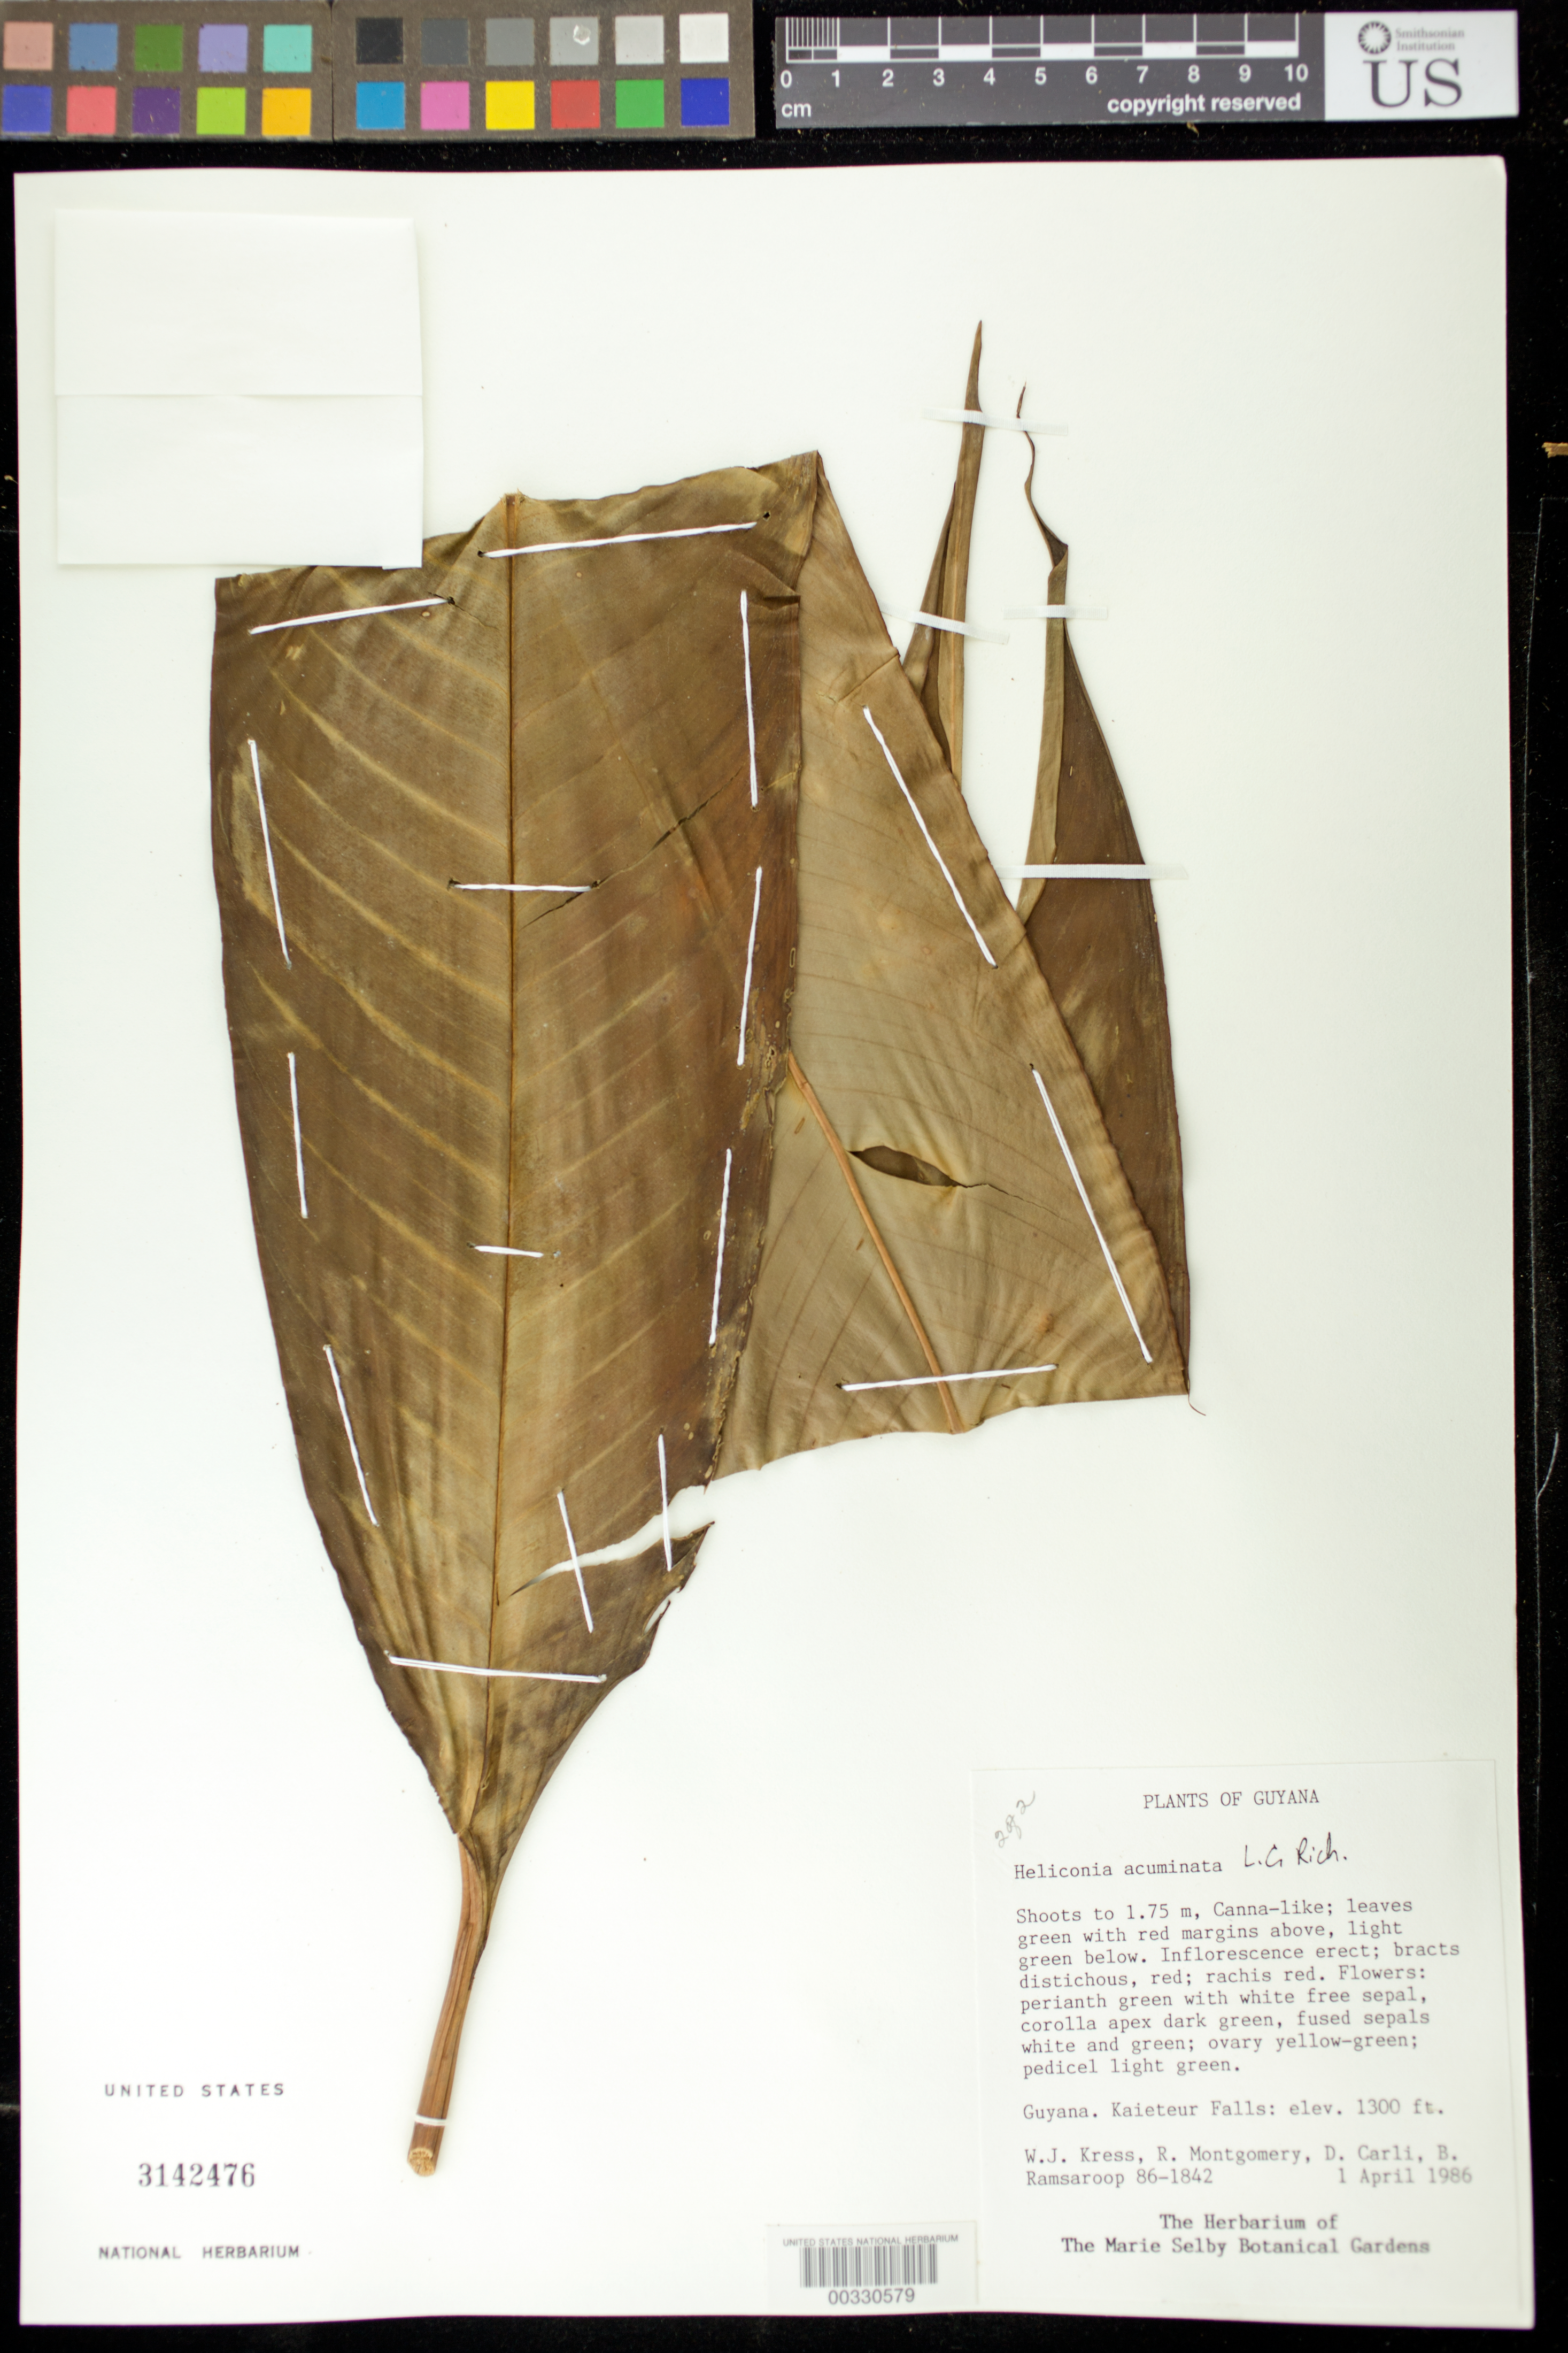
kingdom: Plantae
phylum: Tracheophyta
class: Liliopsida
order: Zingiberales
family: Heliconiaceae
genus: Heliconia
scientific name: Heliconia acuminata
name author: A. Rich.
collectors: W. J. Kress, R. Montgomery, D. Carli & B. Ramsaroop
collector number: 86-1842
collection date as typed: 01 Apr 1986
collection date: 1986-04-01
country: Guyana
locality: Kaieteur falls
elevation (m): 396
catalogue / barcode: US 3142476